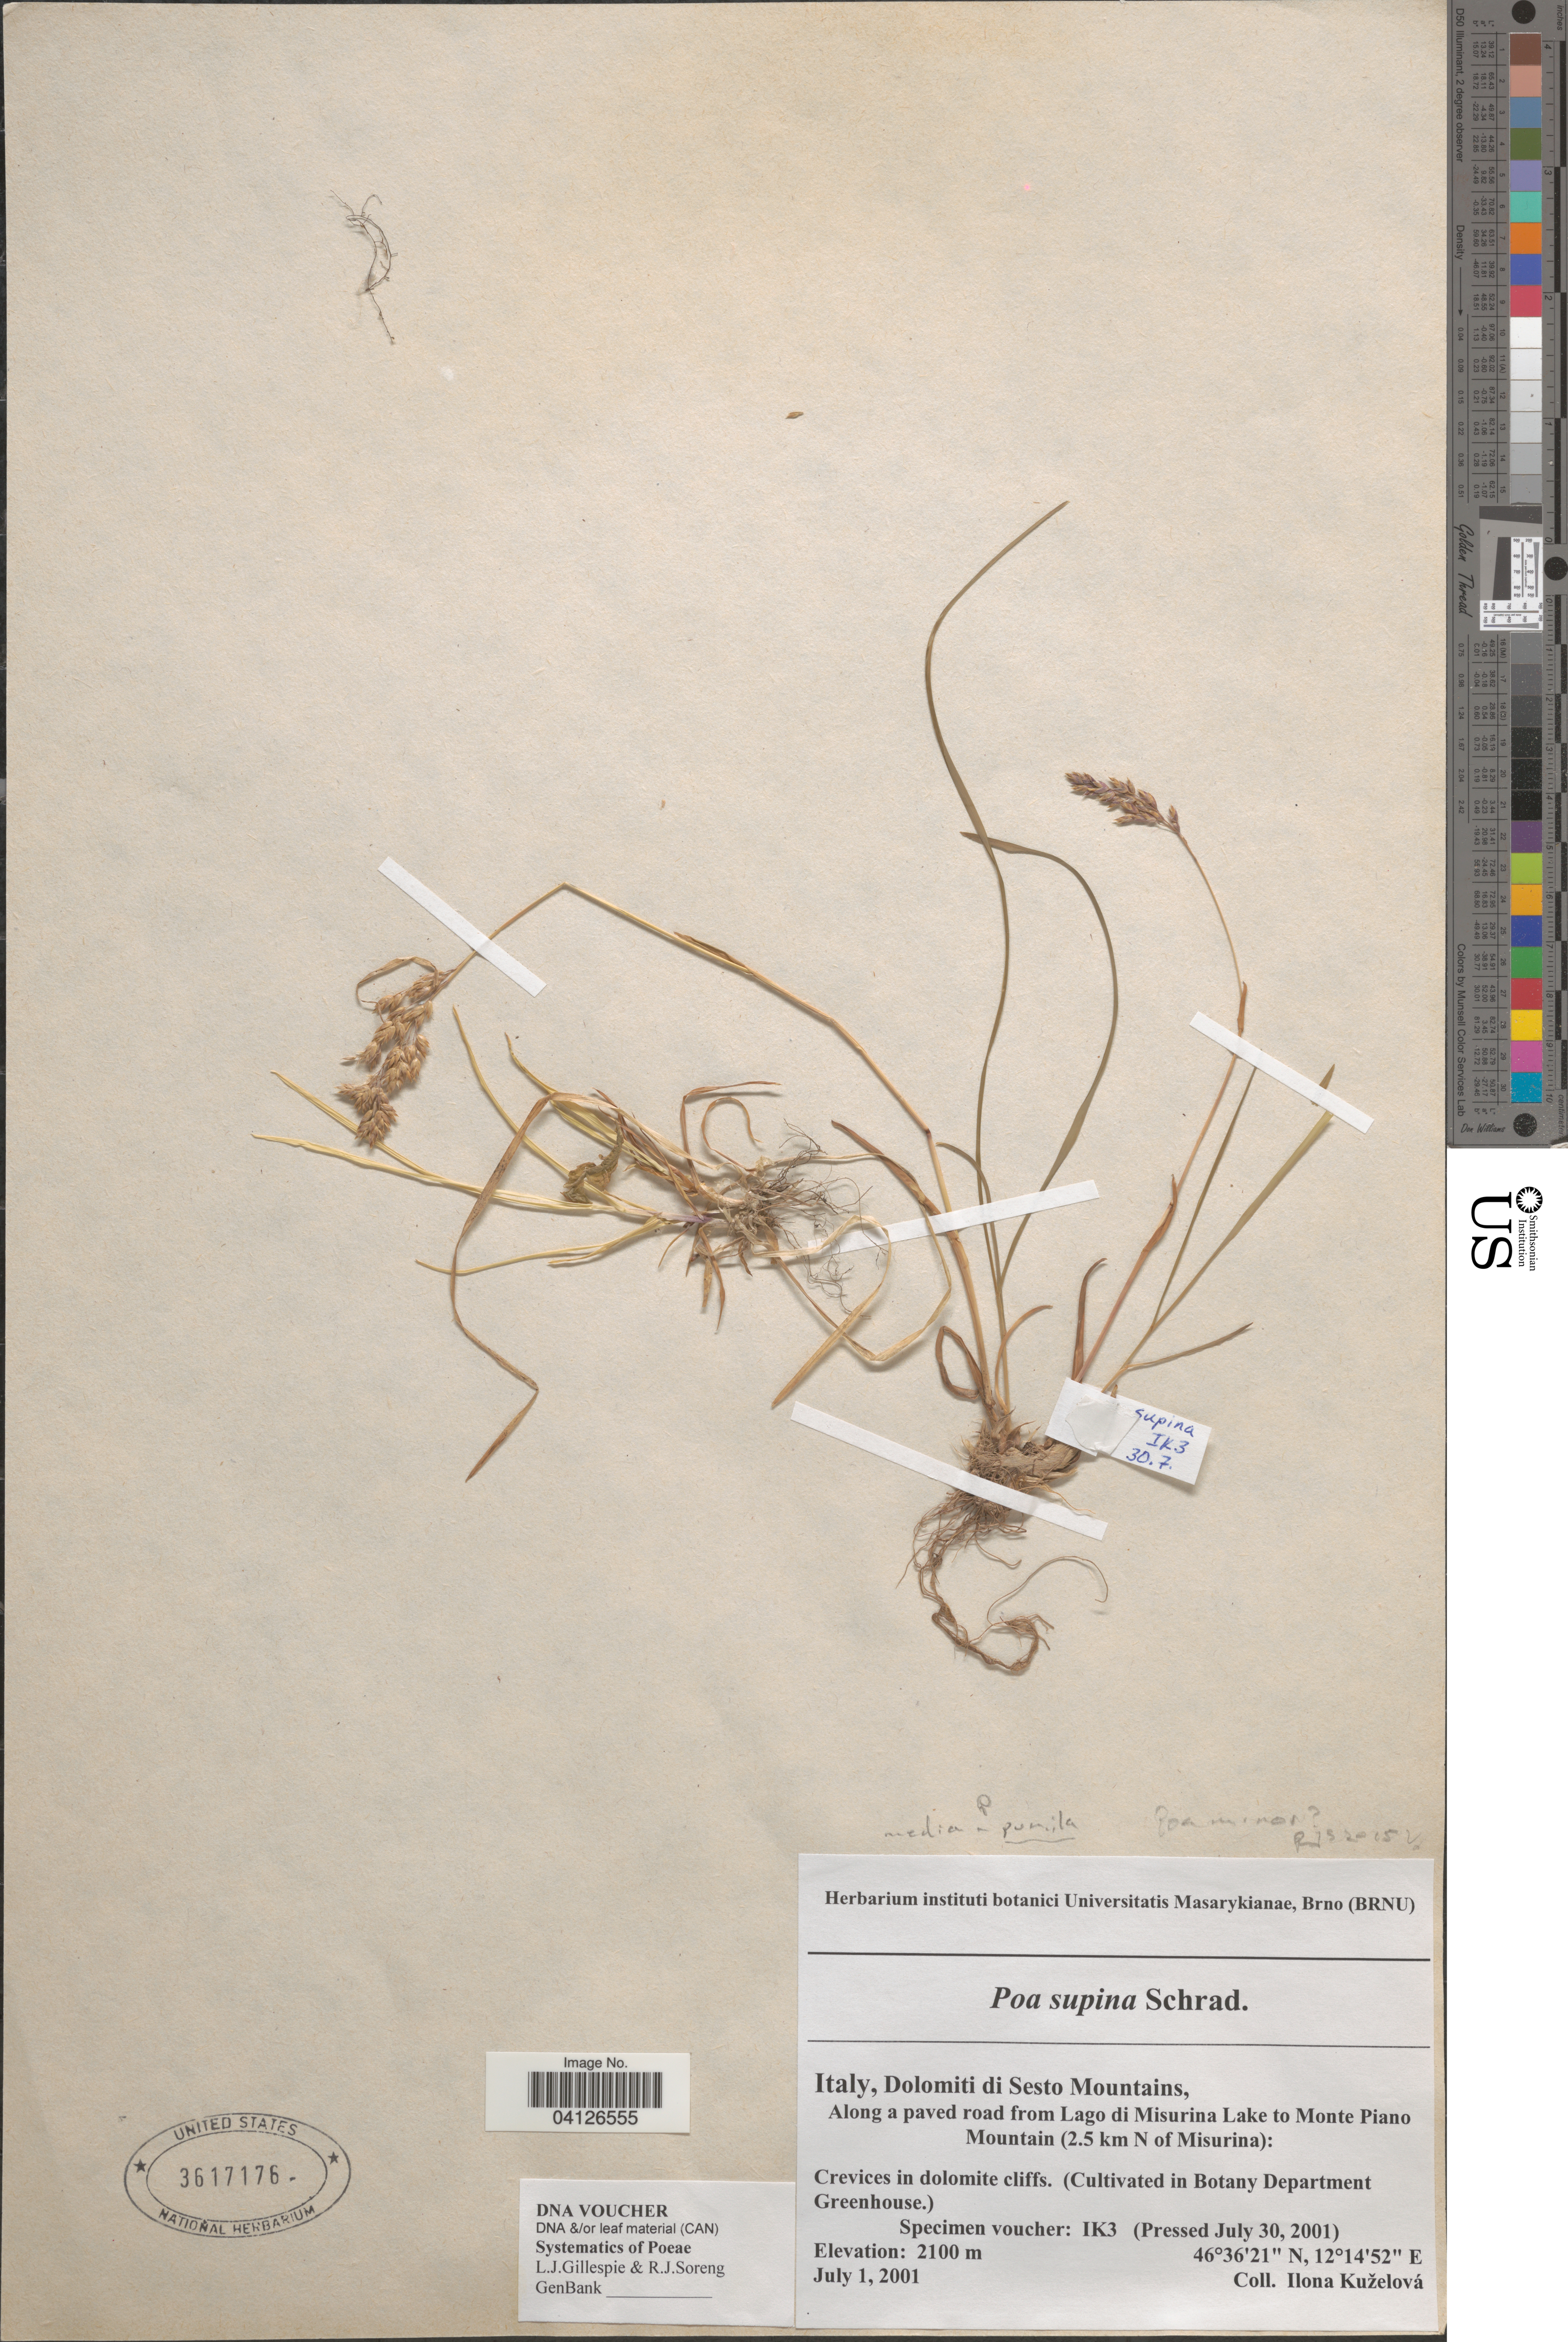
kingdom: Plantae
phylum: Tracheophyta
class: Liliopsida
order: Poales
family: Poaceae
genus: Poa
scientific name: Poa minor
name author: Gaudin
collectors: Ex herb. instituti botanici Universitatis Masarykianae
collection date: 2001-07-30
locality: In Botany Department Greenhouse.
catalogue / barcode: US 3617176